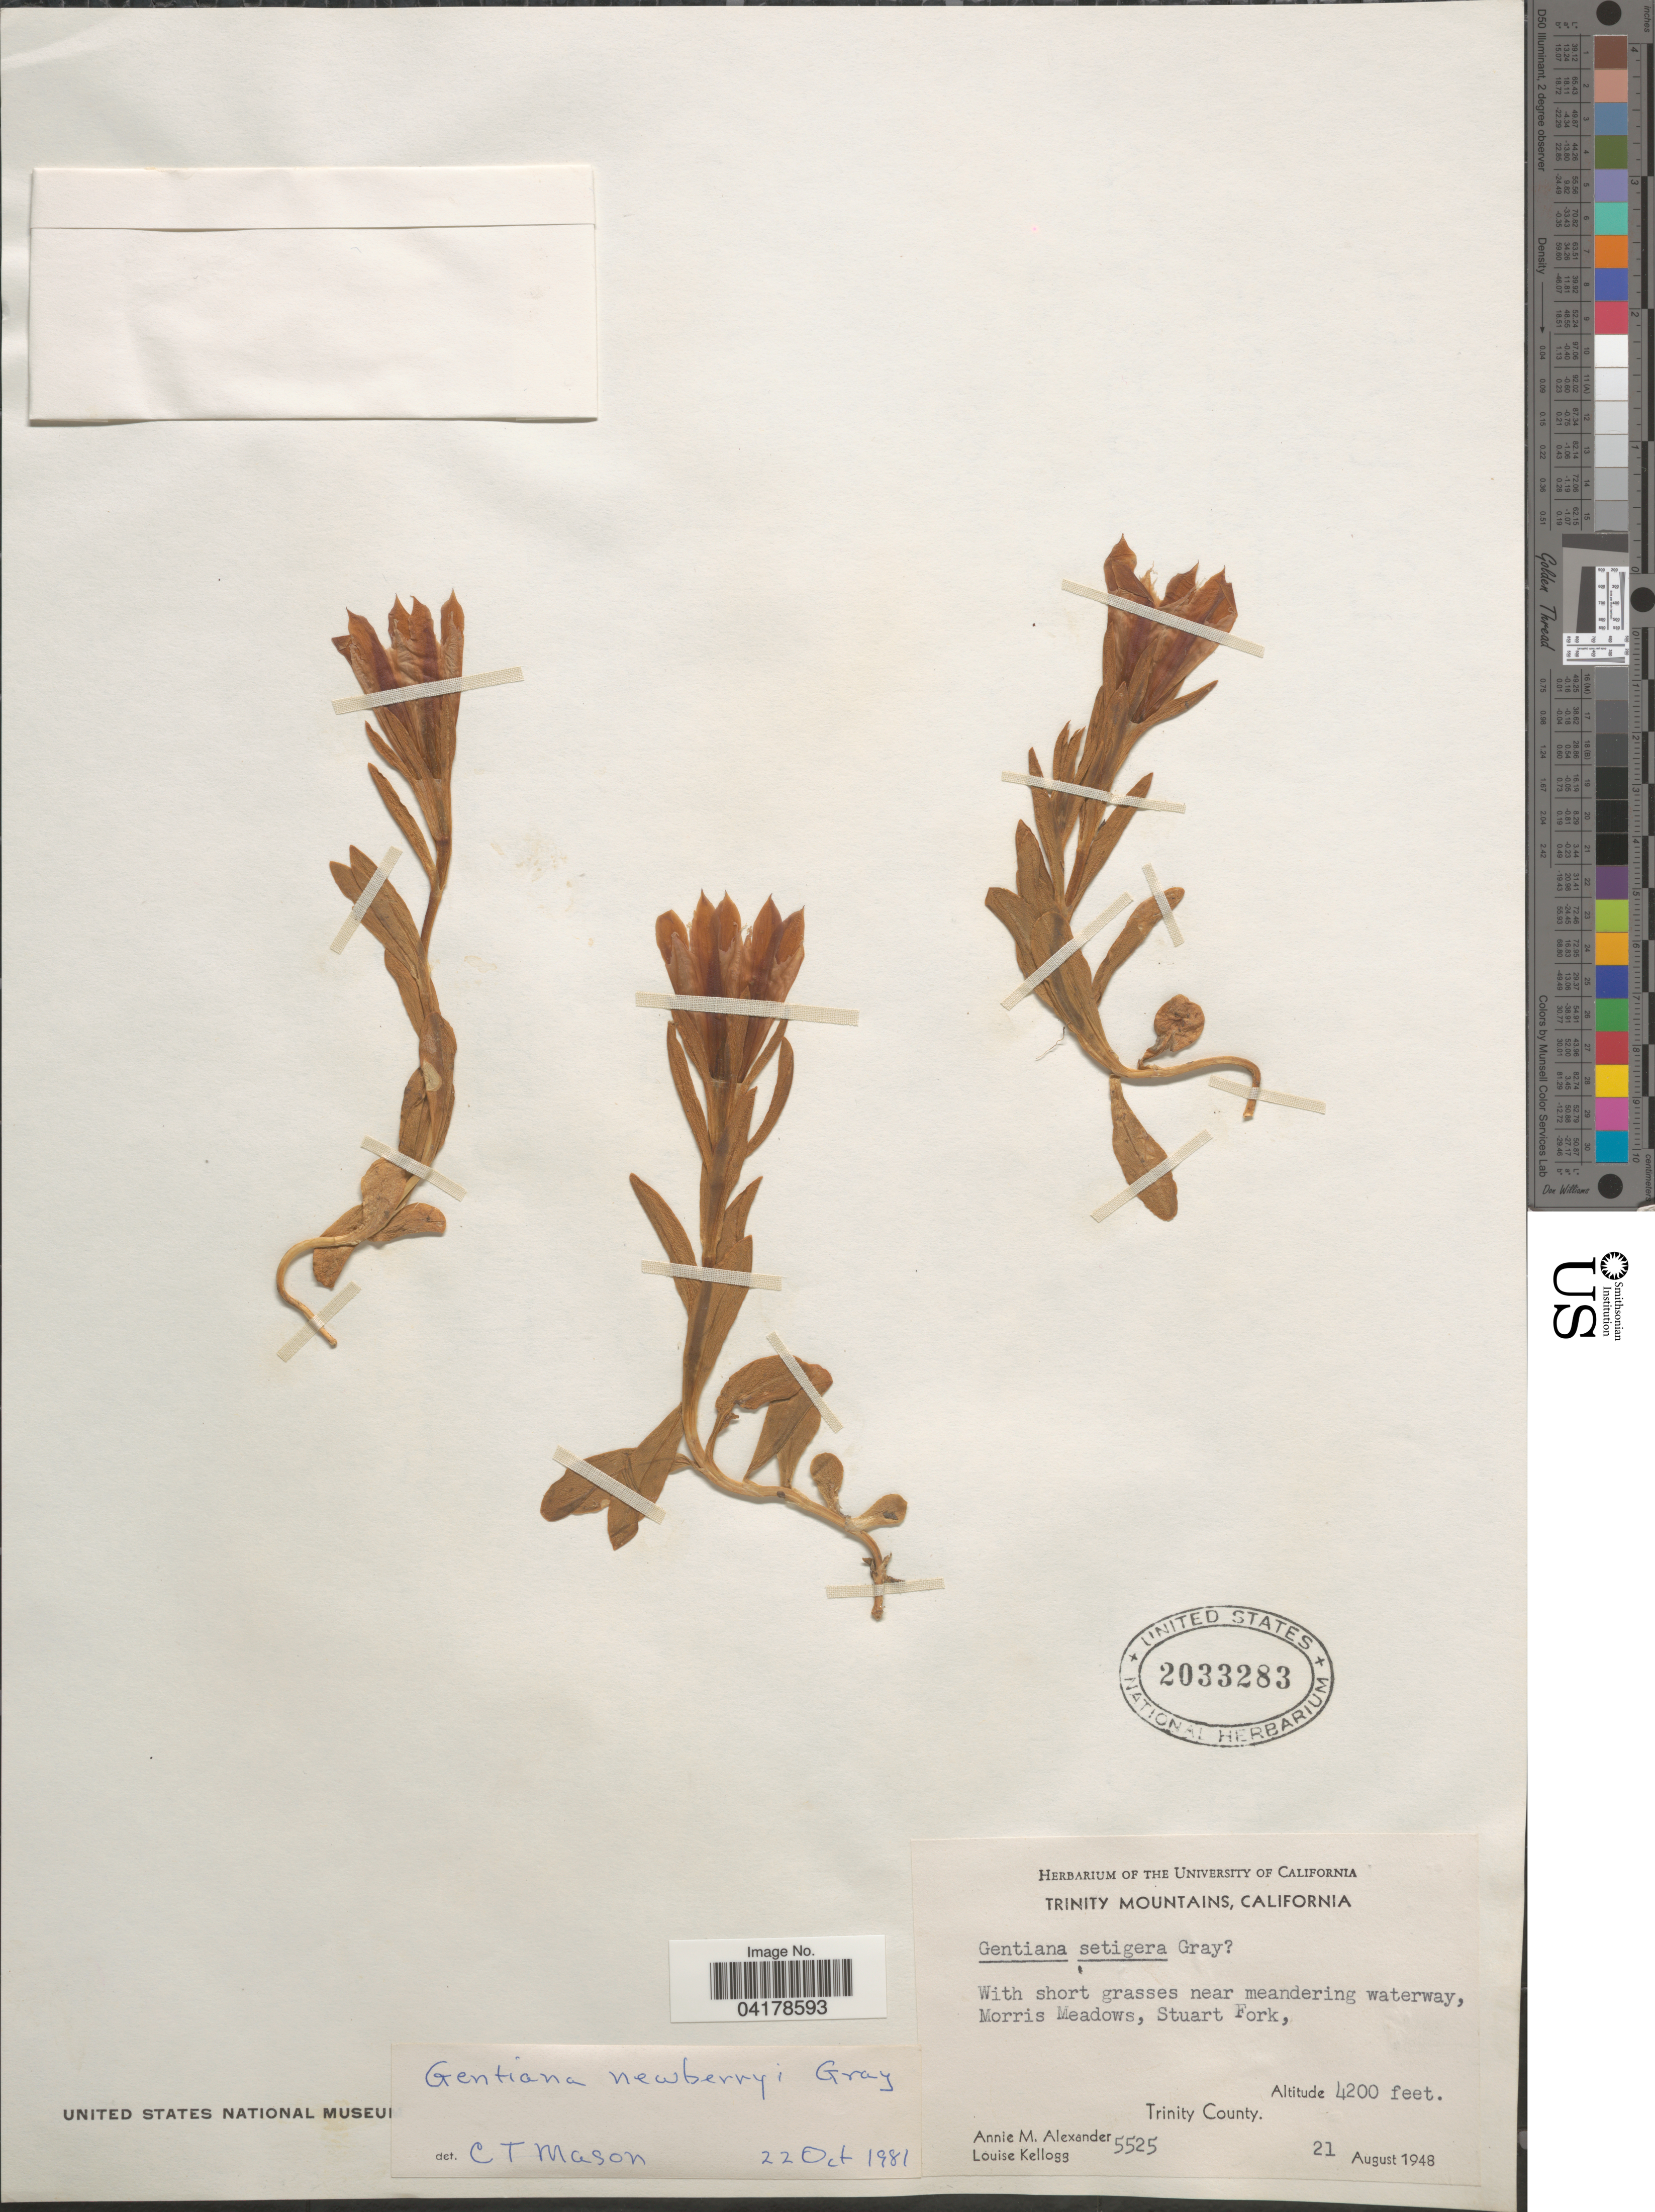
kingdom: Plantae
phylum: Tracheophyta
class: Magnoliopsida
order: Gentianales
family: Gentianaceae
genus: Gentiana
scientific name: Gentiana newberryi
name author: A. Gray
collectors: A. M. Alexander & L. Kellogg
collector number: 5525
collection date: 1948-08-21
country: United States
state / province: California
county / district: Trinity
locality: Trinity Mountains. Morris Meadows, Stuart Fork, Trinity County.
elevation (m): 1280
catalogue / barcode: US 2033283